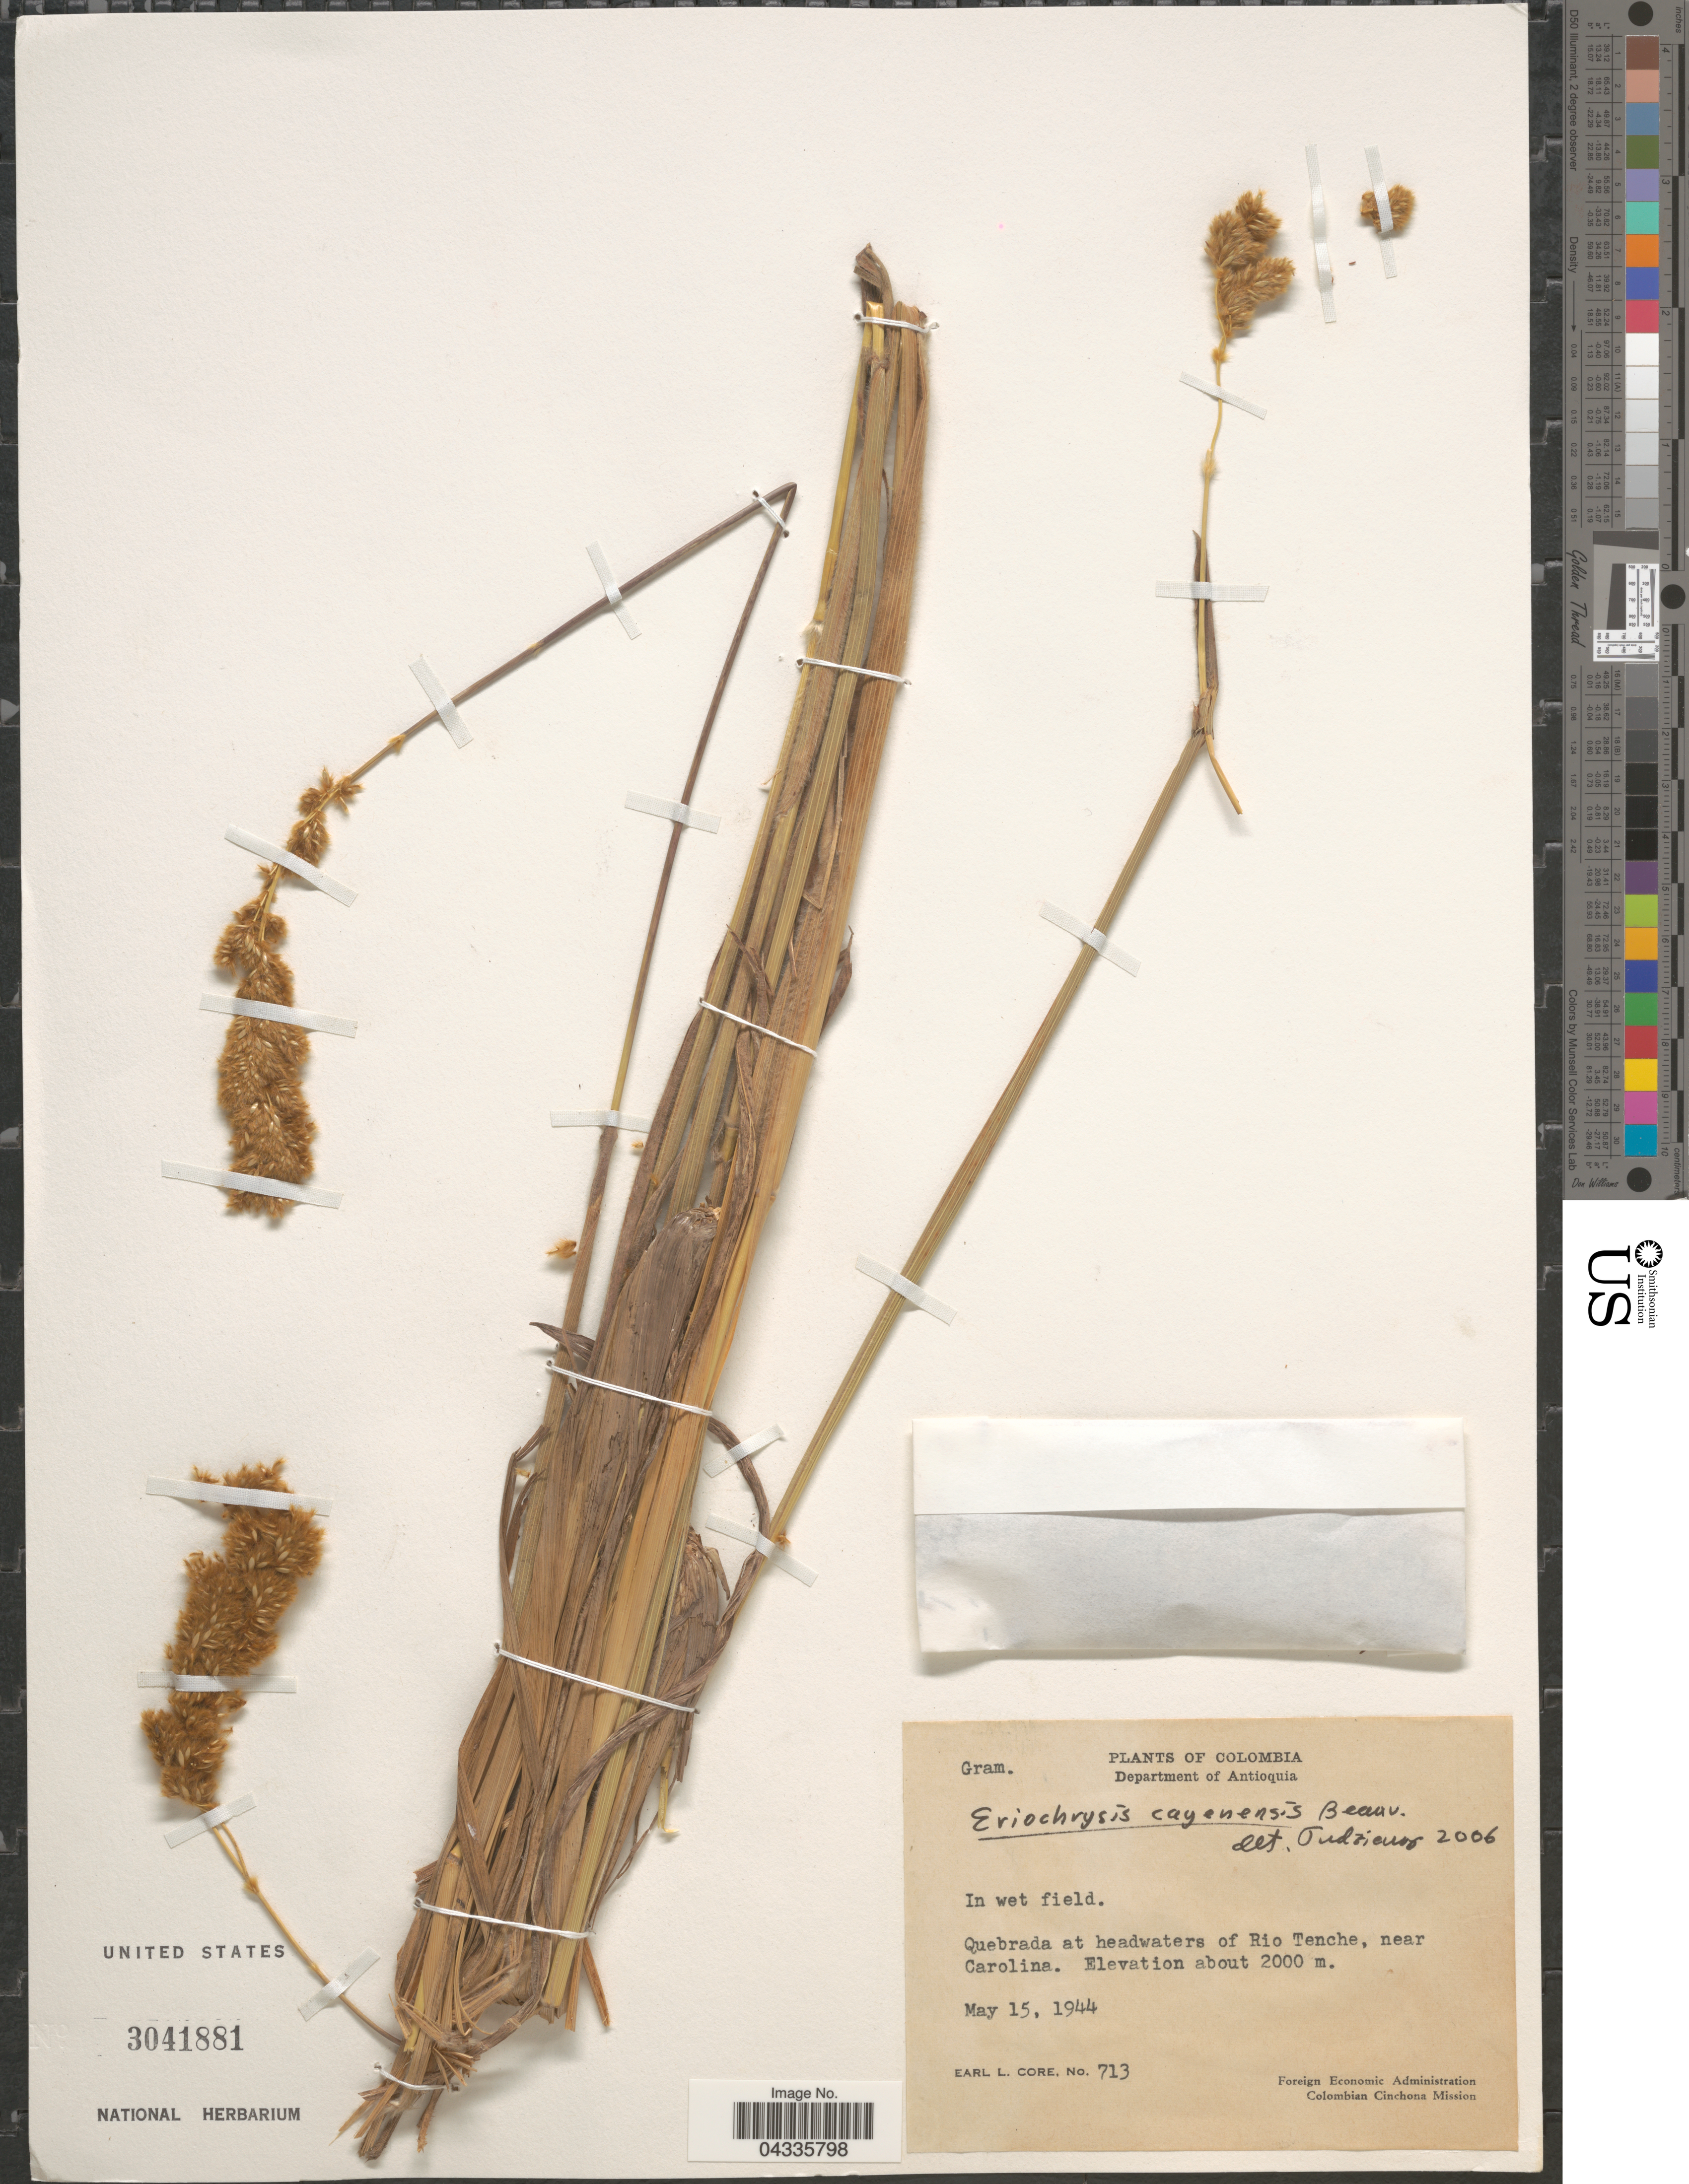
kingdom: Plantae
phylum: Tracheophyta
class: Liliopsida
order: Poales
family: Poaceae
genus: Eriochrysis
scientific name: Eriochrysis cayennensis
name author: P. Beauv.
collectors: E. L. Core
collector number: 713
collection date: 1944-05-15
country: Colombia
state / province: Antioquia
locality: Department of Antioquia. Quebrada at headwaters of Rio Tenche, near Carolina. Colombian Cinchona Mission.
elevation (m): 2000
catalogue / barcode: US 3041881